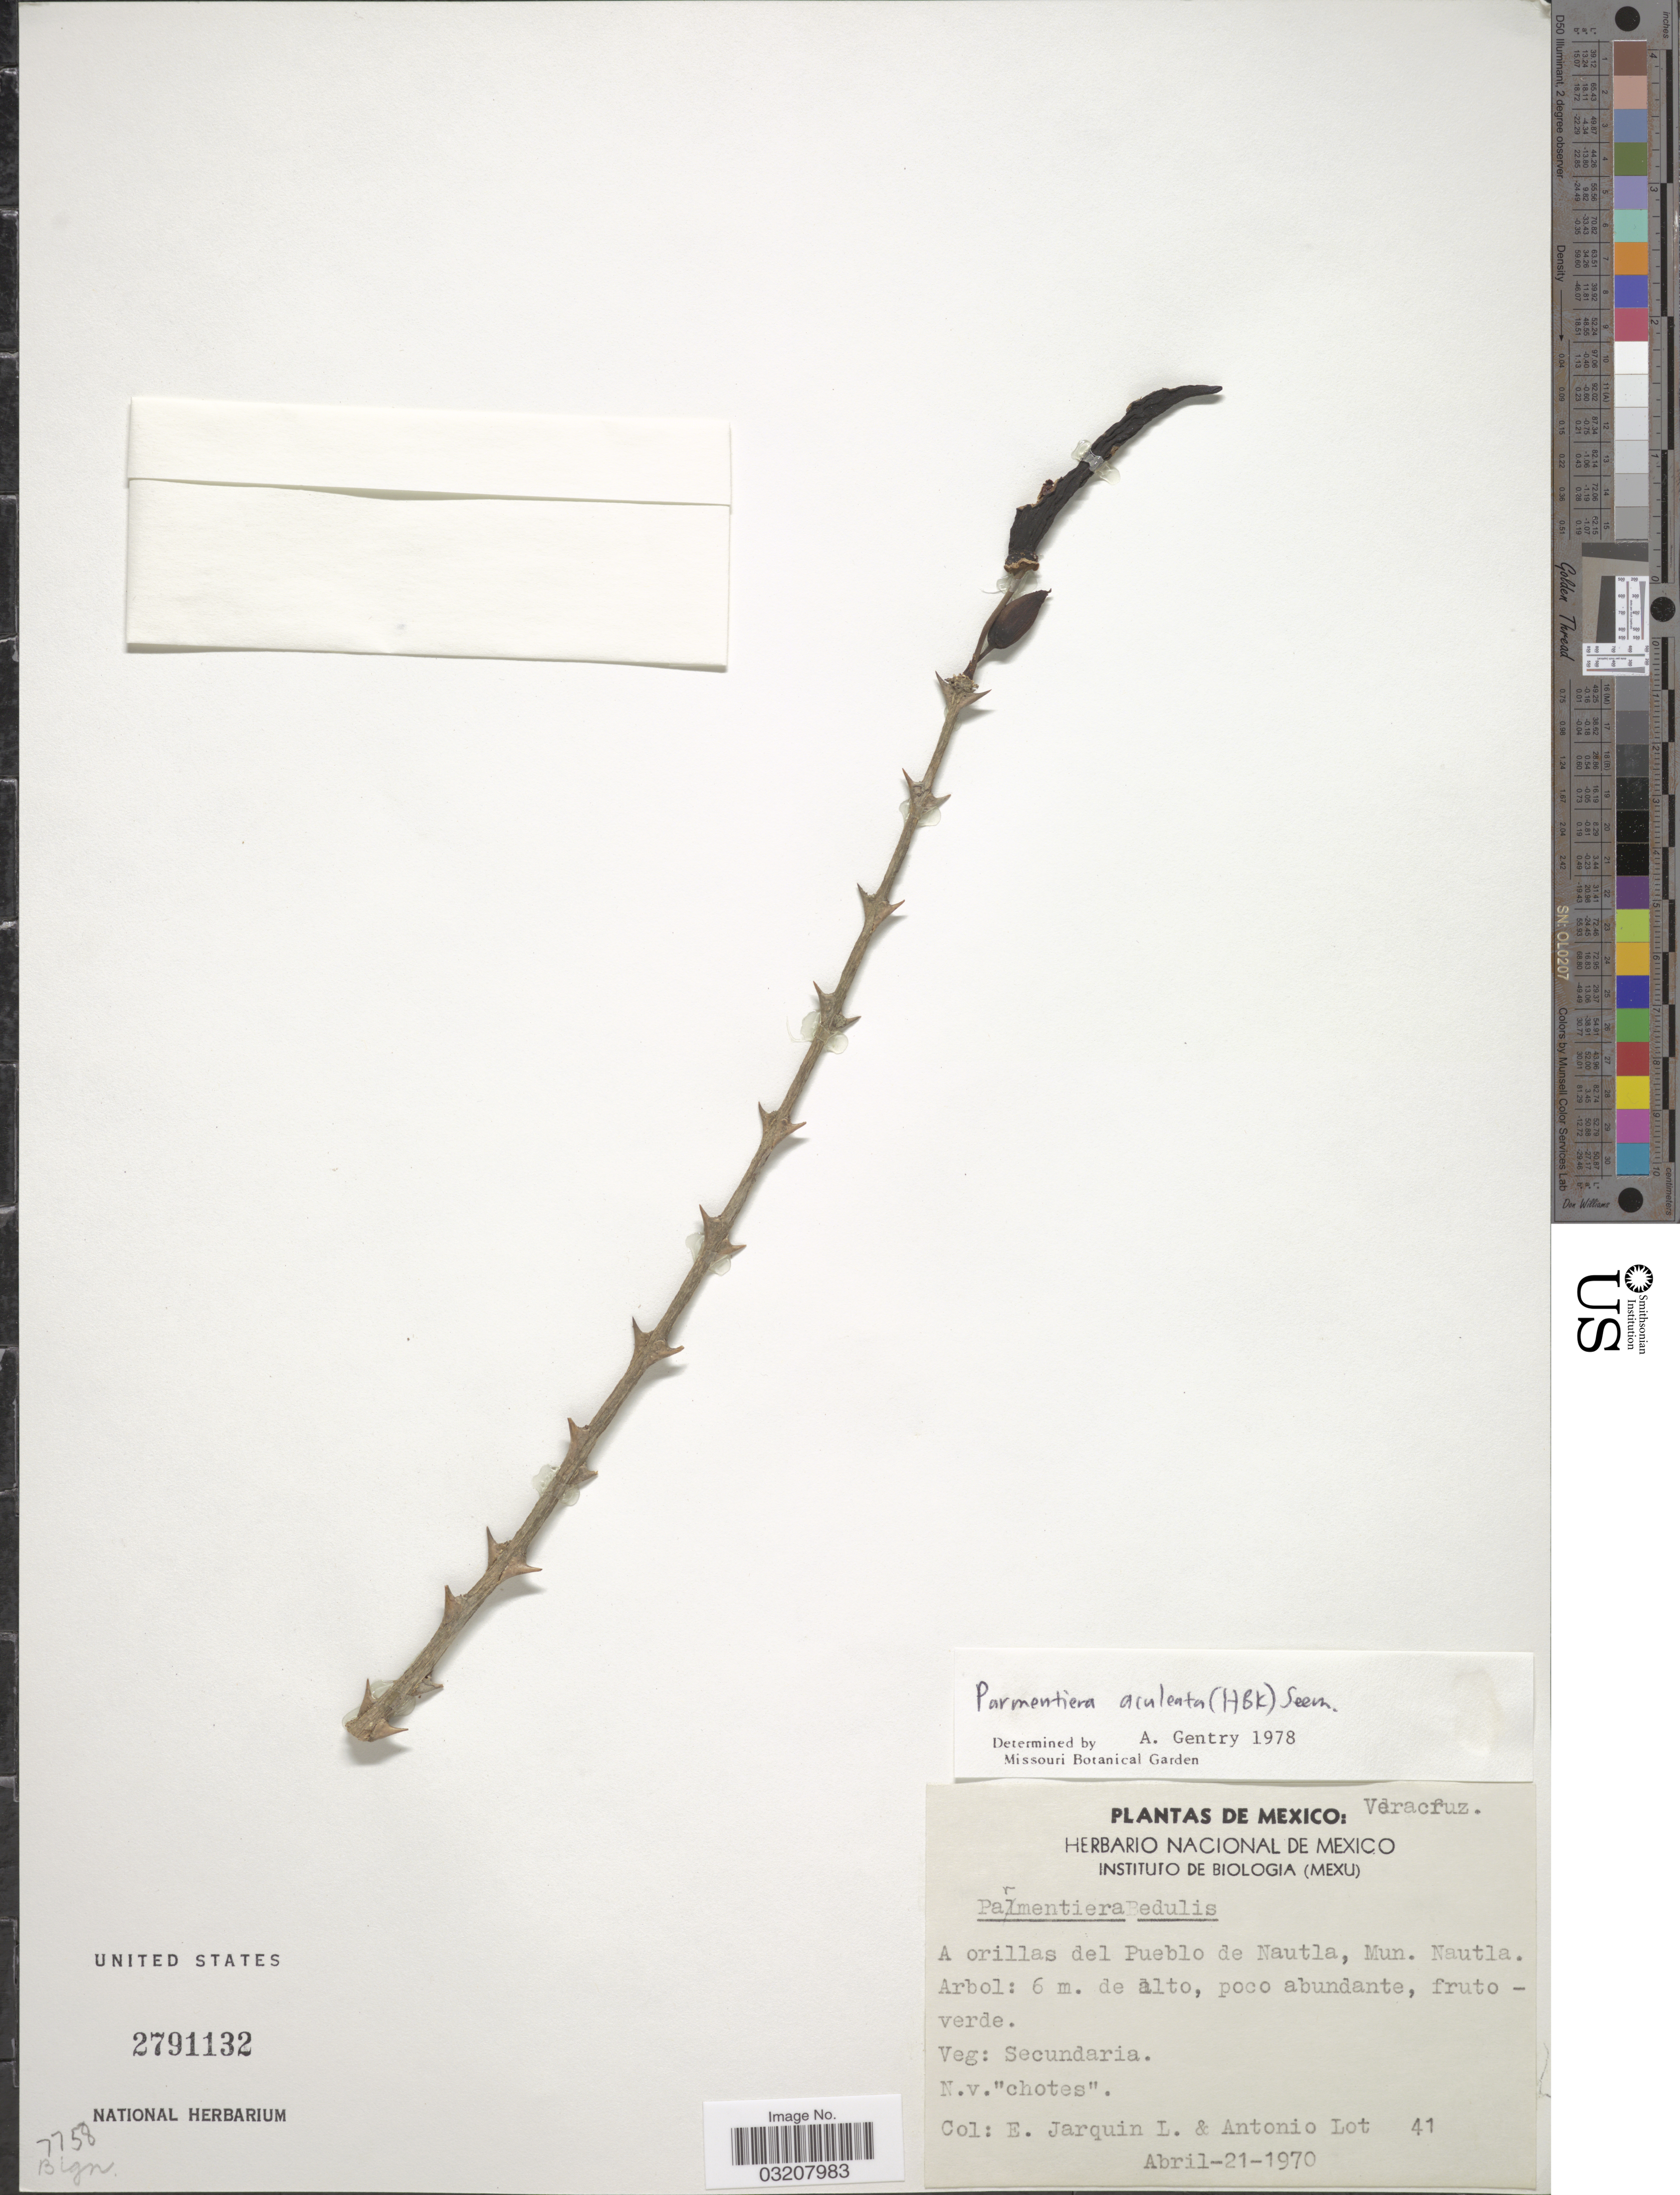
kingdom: Plantae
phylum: Tracheophyta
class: Magnoliopsida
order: Lamiales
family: Bignoniaceae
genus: Parmentiera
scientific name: Parmentiera aculeata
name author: (Kunth) Seem.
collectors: E. Jarquin L. & Lot, A.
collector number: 41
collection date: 1970-04-21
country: Mexico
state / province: Veracruz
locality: Veracruz. A orillas del Pueblo de Nautla, Mun. Nautla.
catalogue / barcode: US 2791132